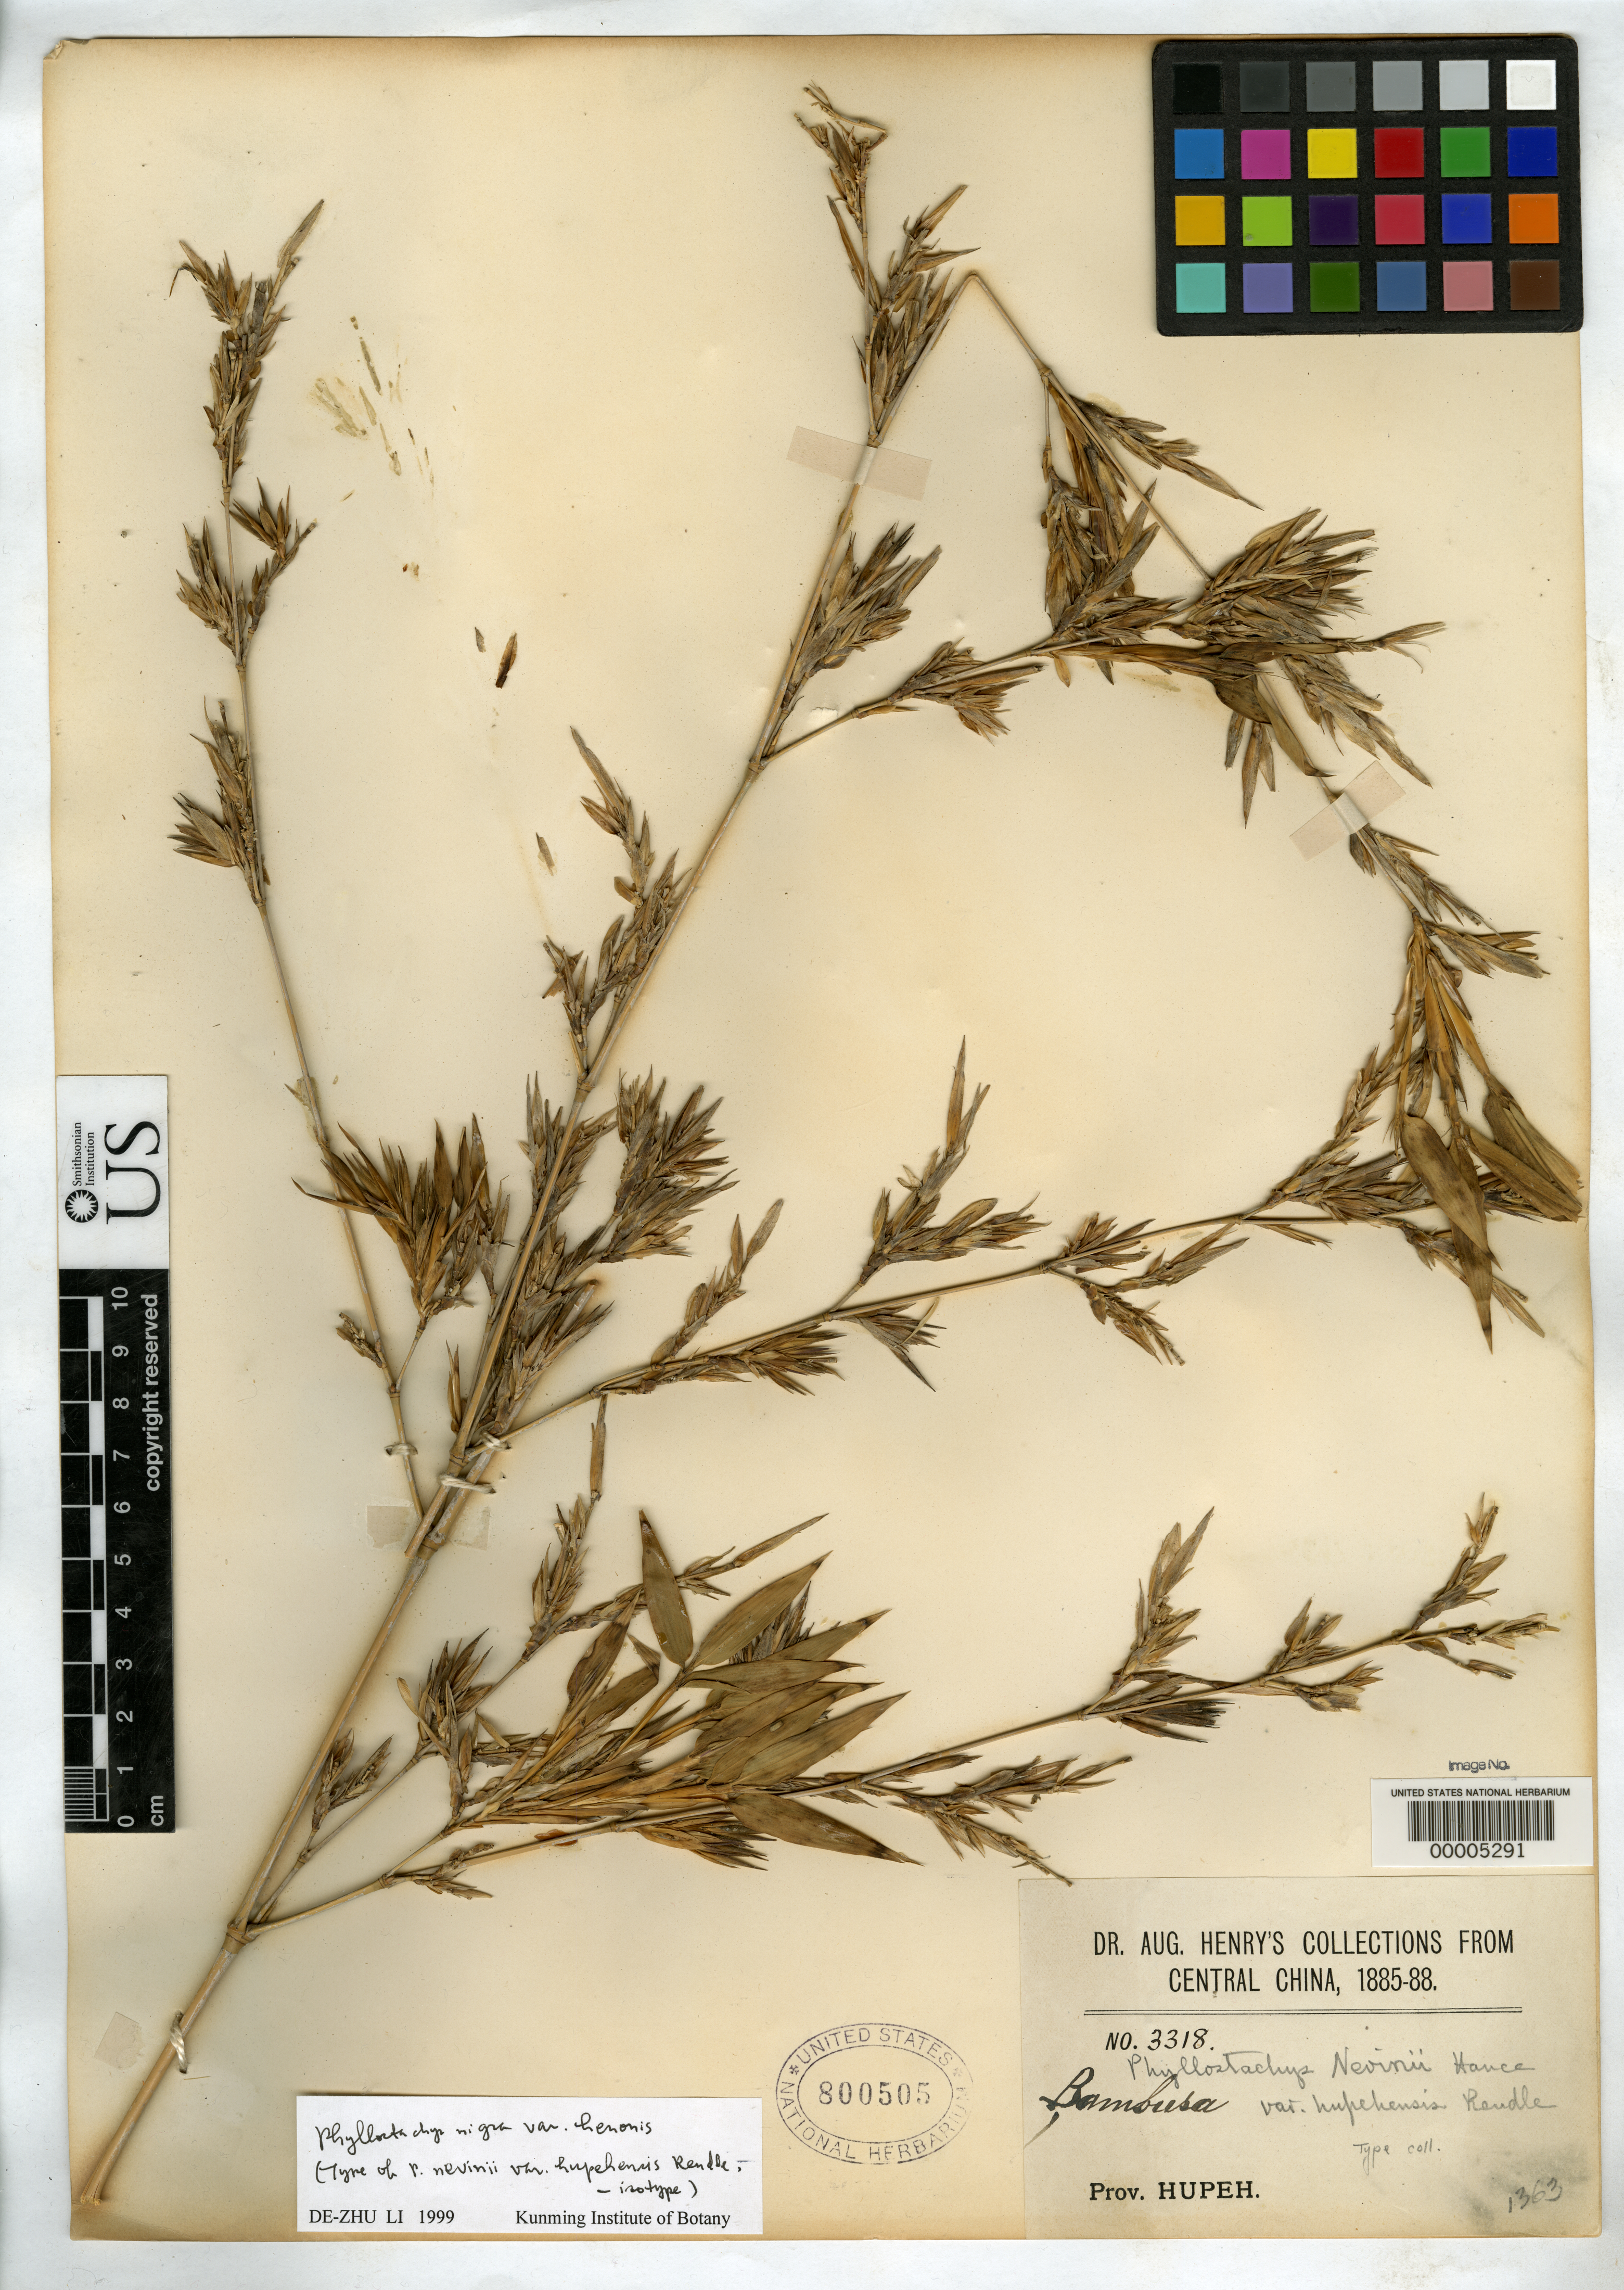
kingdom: Plantae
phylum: Tracheophyta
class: Liliopsida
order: Poales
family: Poaceae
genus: Phyllostachys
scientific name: Phyllostachys nevinii var. hupehensis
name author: Rendle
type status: Isotype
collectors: A. Henry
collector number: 3318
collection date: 1885/1888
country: China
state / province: Hubei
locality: Central China. Prov. Hupeh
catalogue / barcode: US 800505